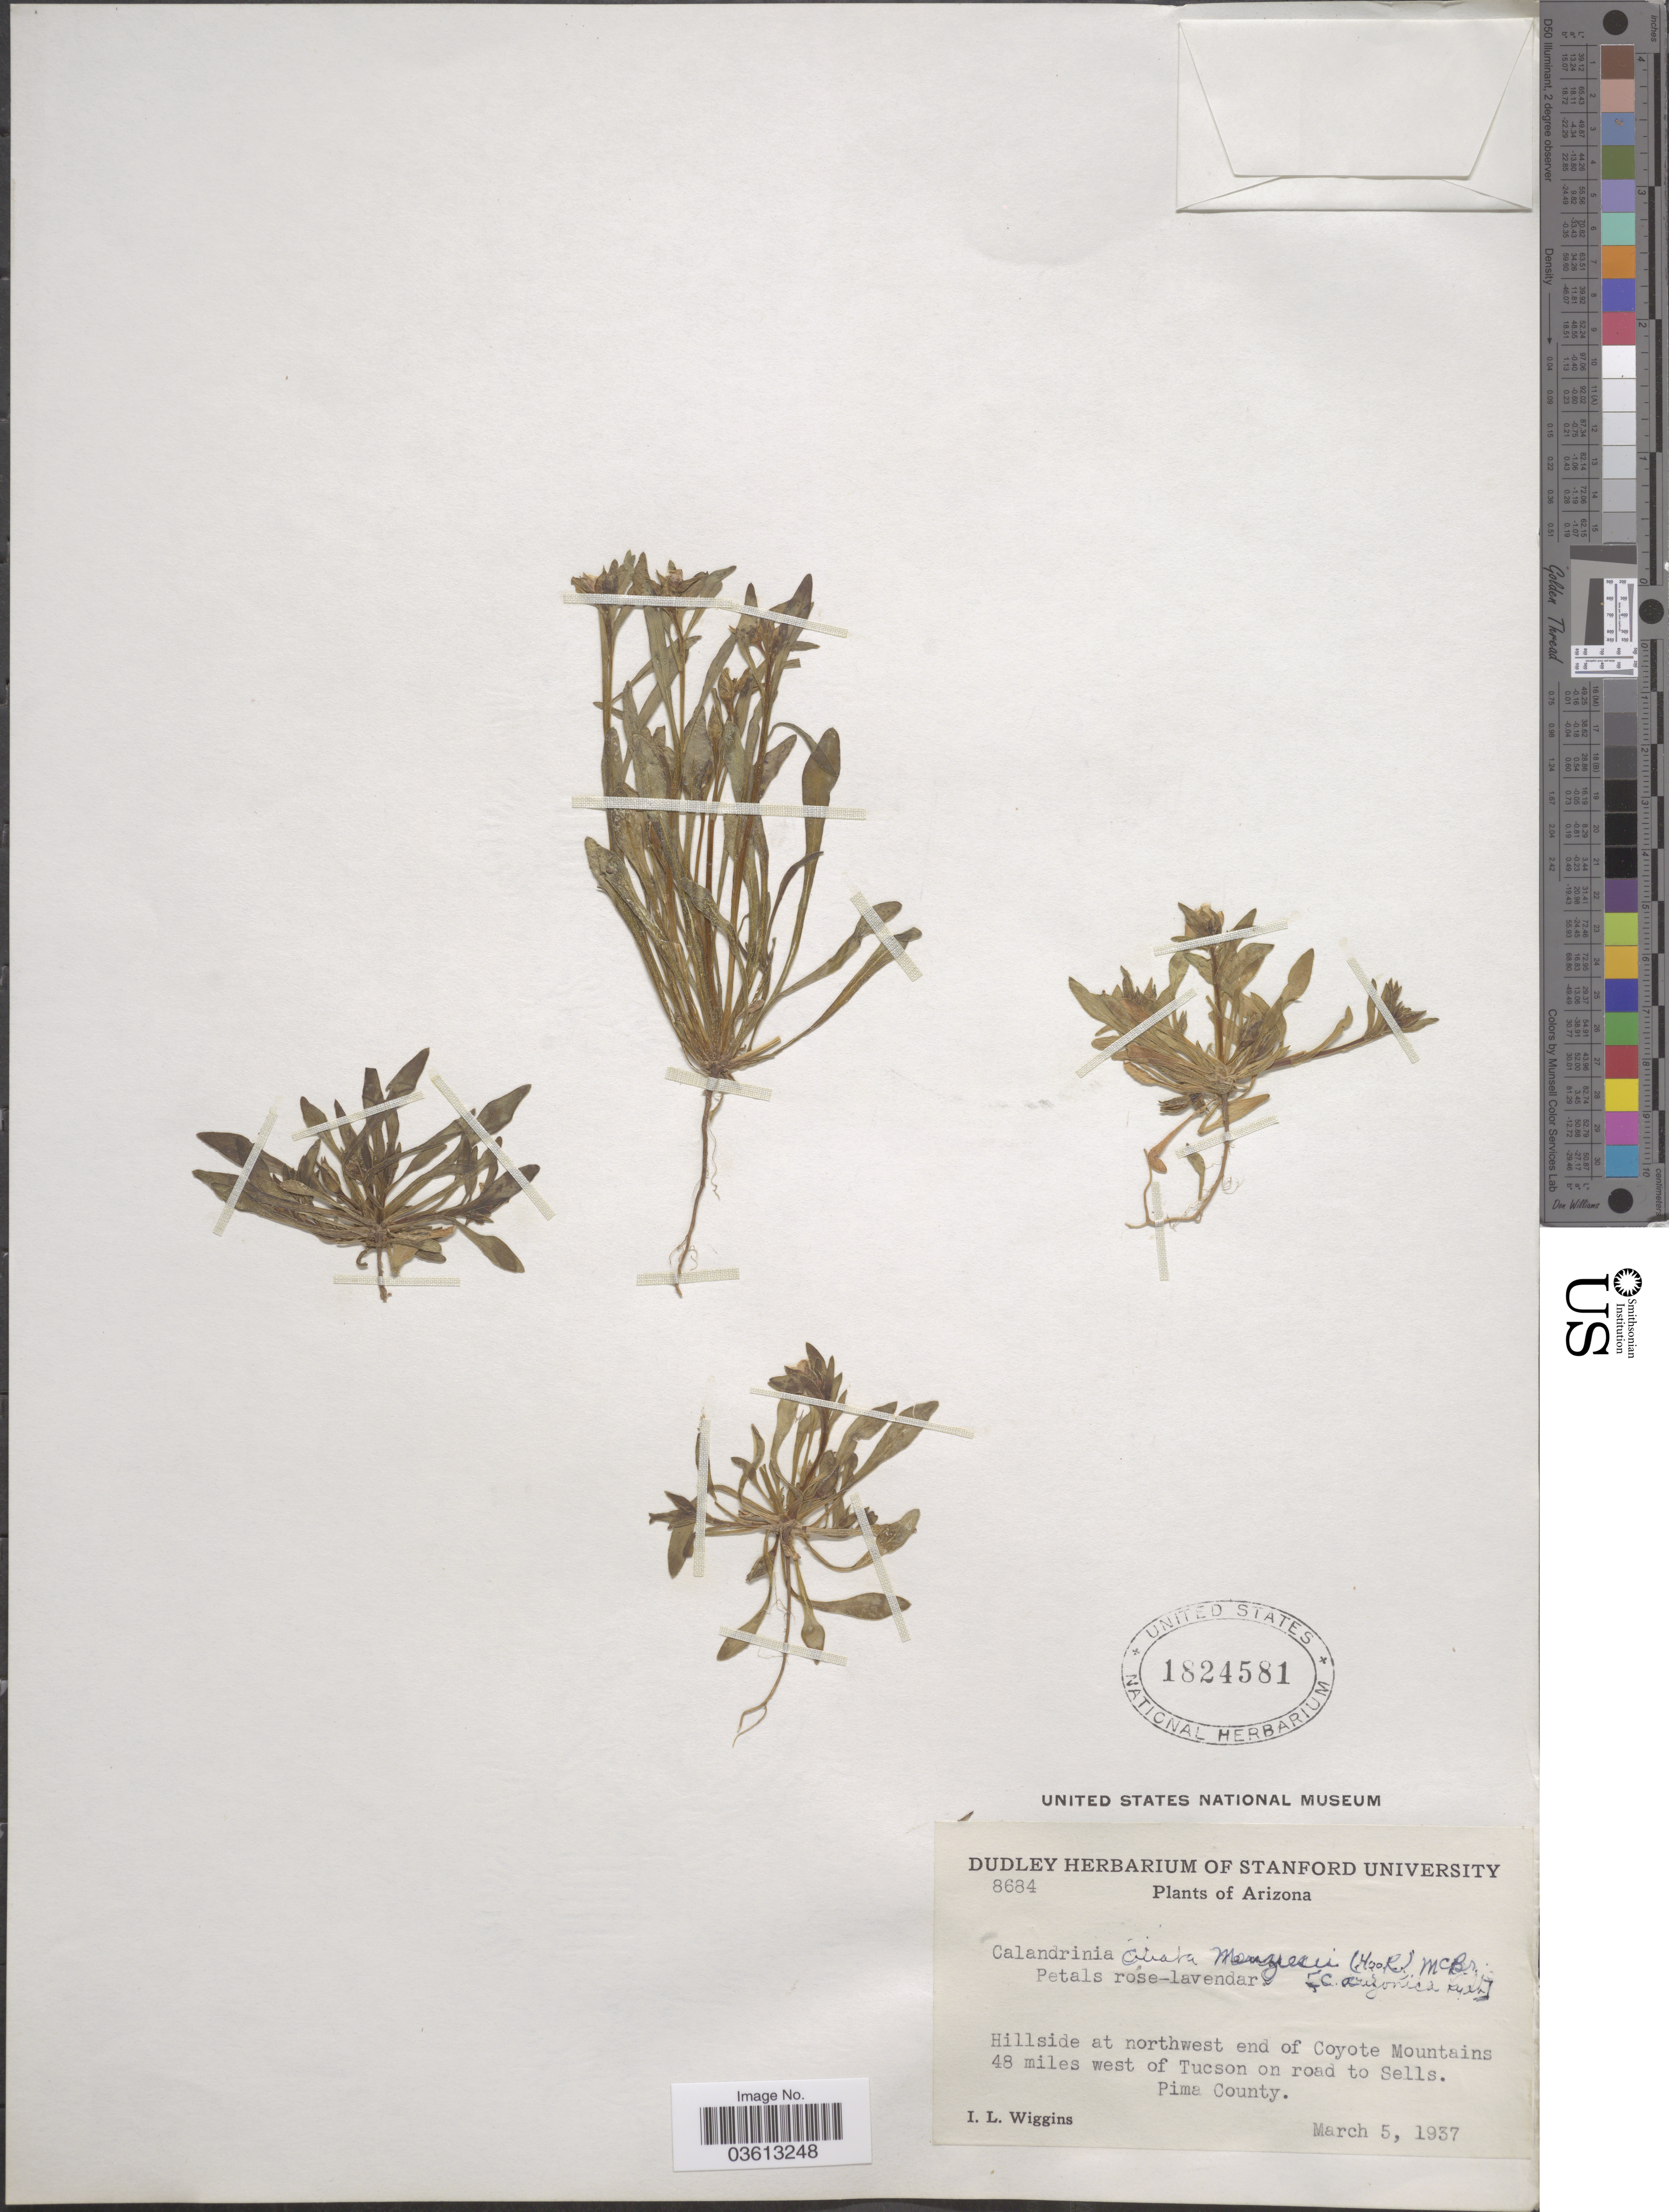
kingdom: Plantae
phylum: Tracheophyta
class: Magnoliopsida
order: Caryophyllales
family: Montiaceae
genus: Calandrinia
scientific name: Calandrinia ciliata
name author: (Ruiz & Pav.) DC.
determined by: Strong, Mark T., (BOT), Smithsonian Institution - National Museum of Natural History (UNITED STATES)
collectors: I. L. Wiggins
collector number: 8684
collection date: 1937-03-05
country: United States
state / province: Arizona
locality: Hillside at northwest end of Coyote Mountains 48 miles west of Tucson on road to Sells. Pima County.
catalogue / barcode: US 1824581